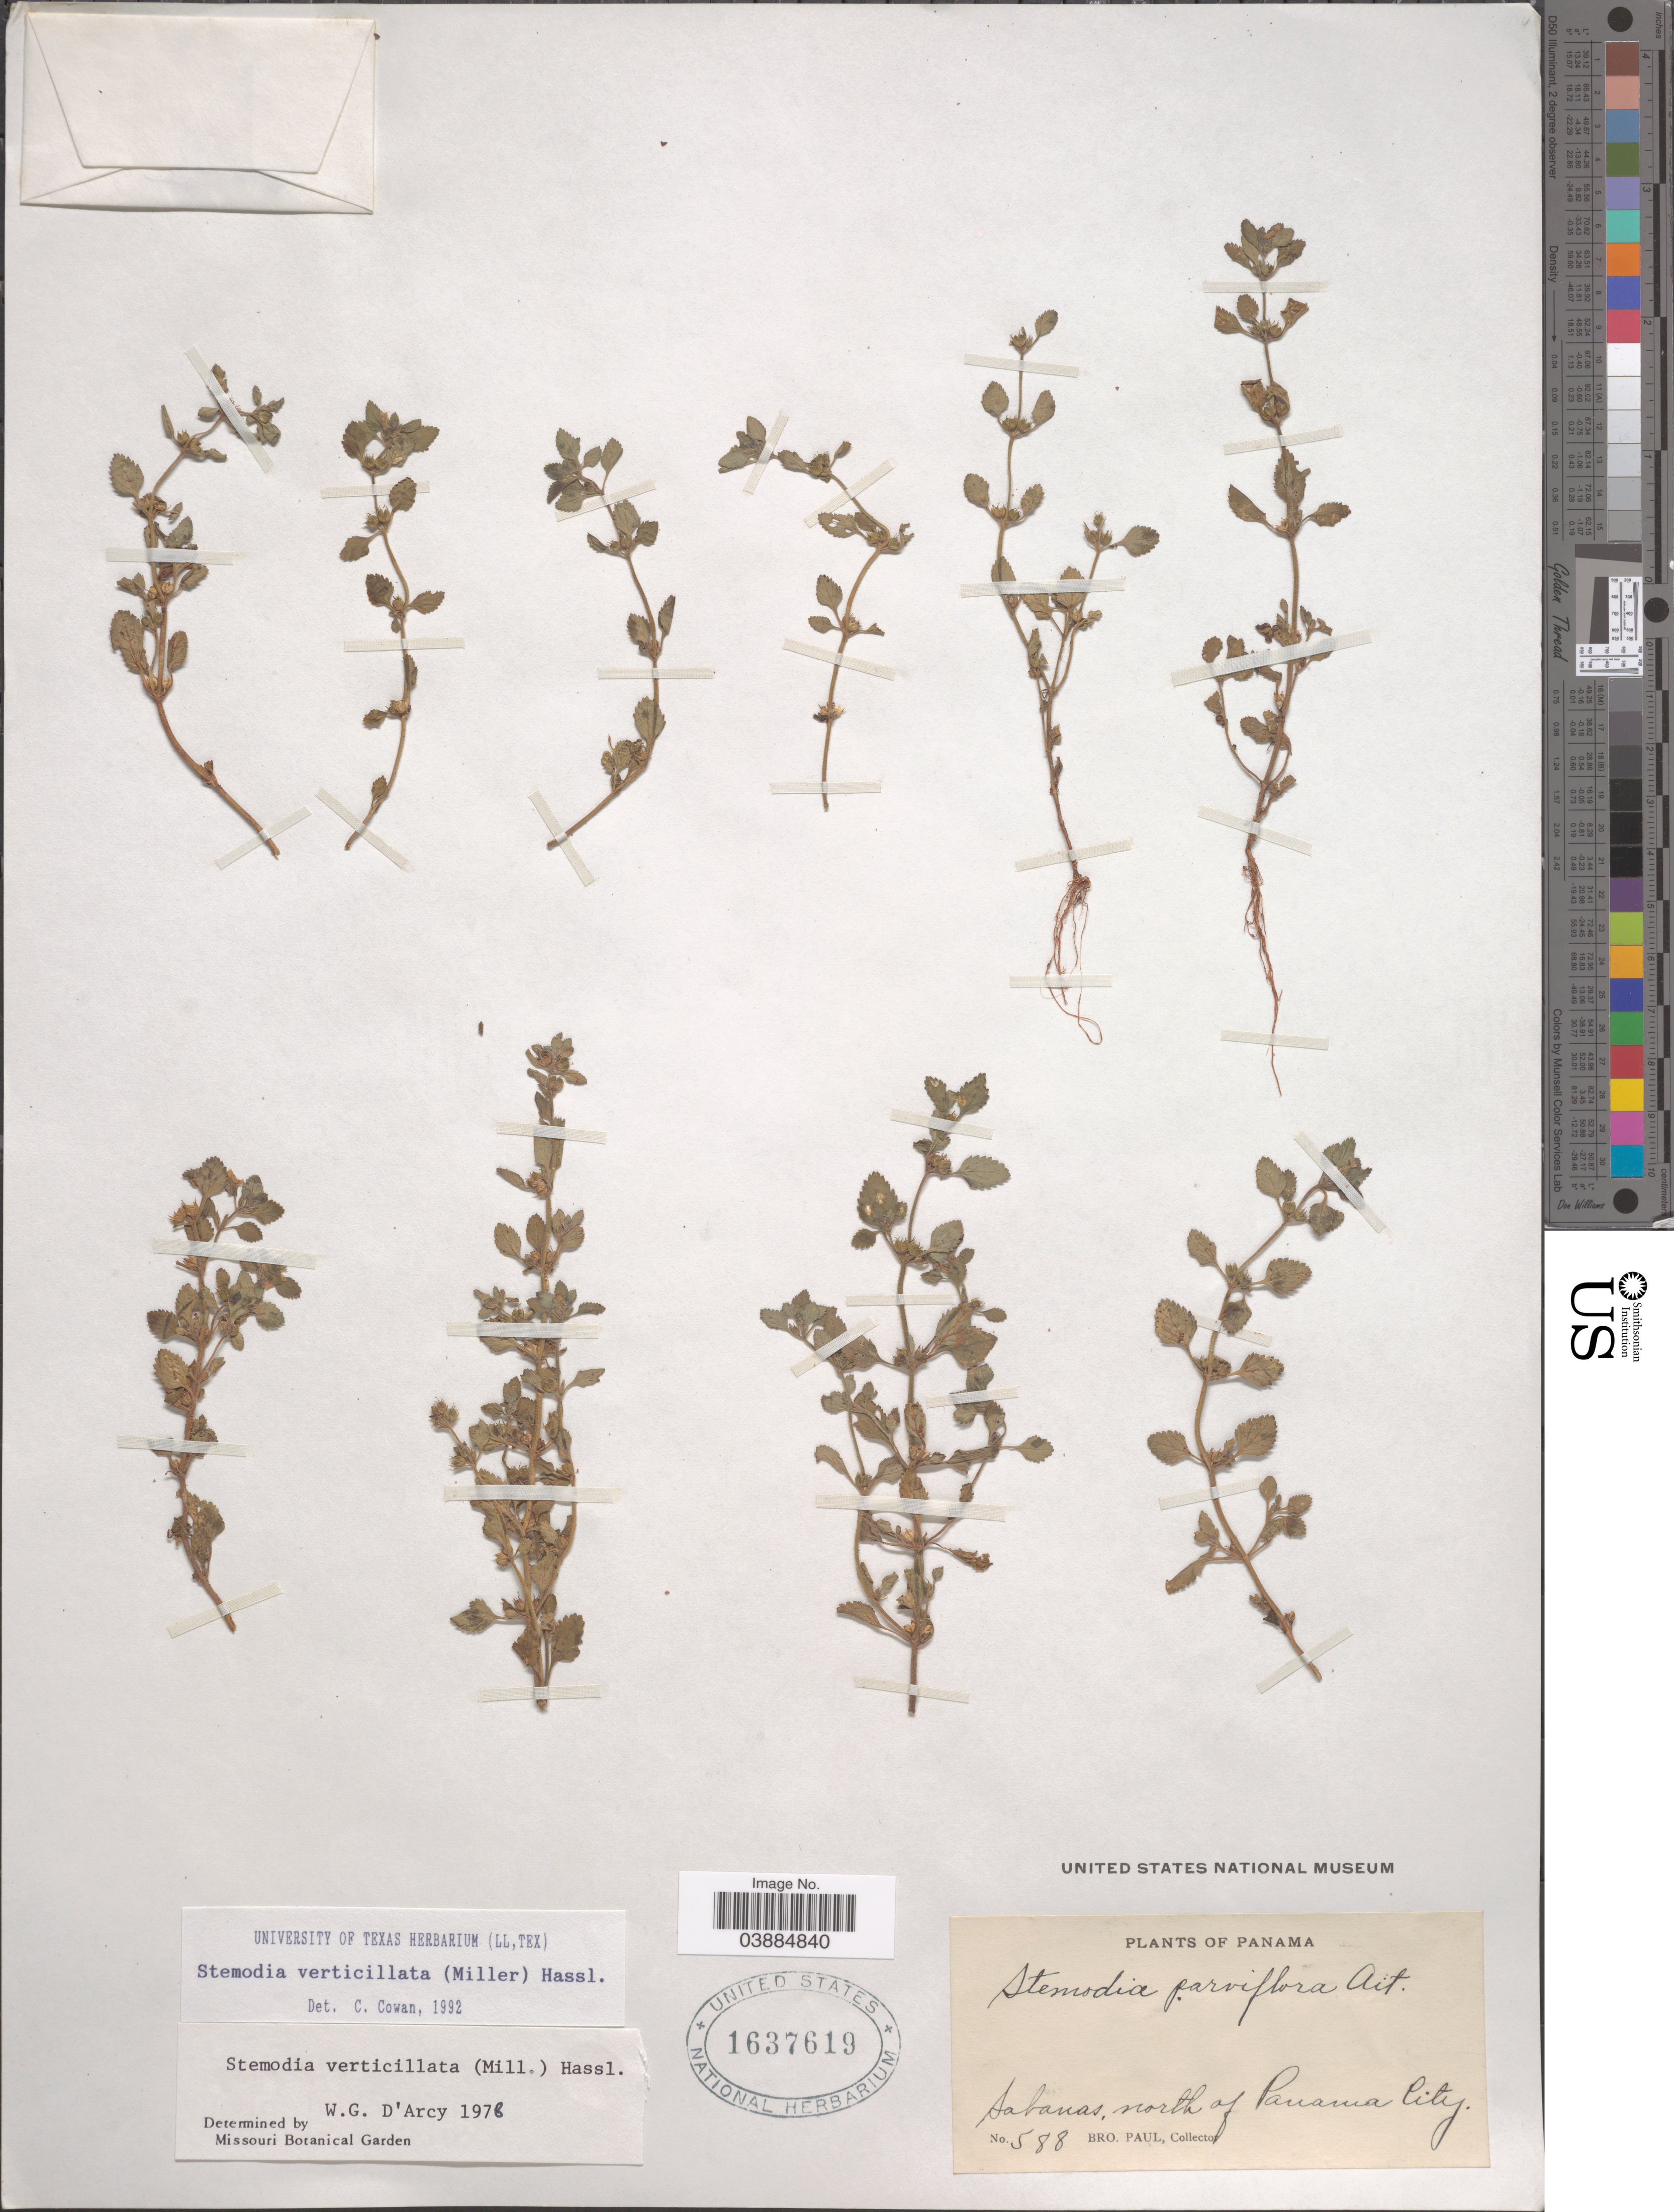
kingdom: Plantae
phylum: Tracheophyta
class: Magnoliopsida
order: Lamiales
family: Plantaginaceae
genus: Stemodia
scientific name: Stemodia verticillata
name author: (Mill.) Hassl.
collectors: B. Paul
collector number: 588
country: Panama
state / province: Panamá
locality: Sabanas, north of Panama City.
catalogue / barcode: US 1637619